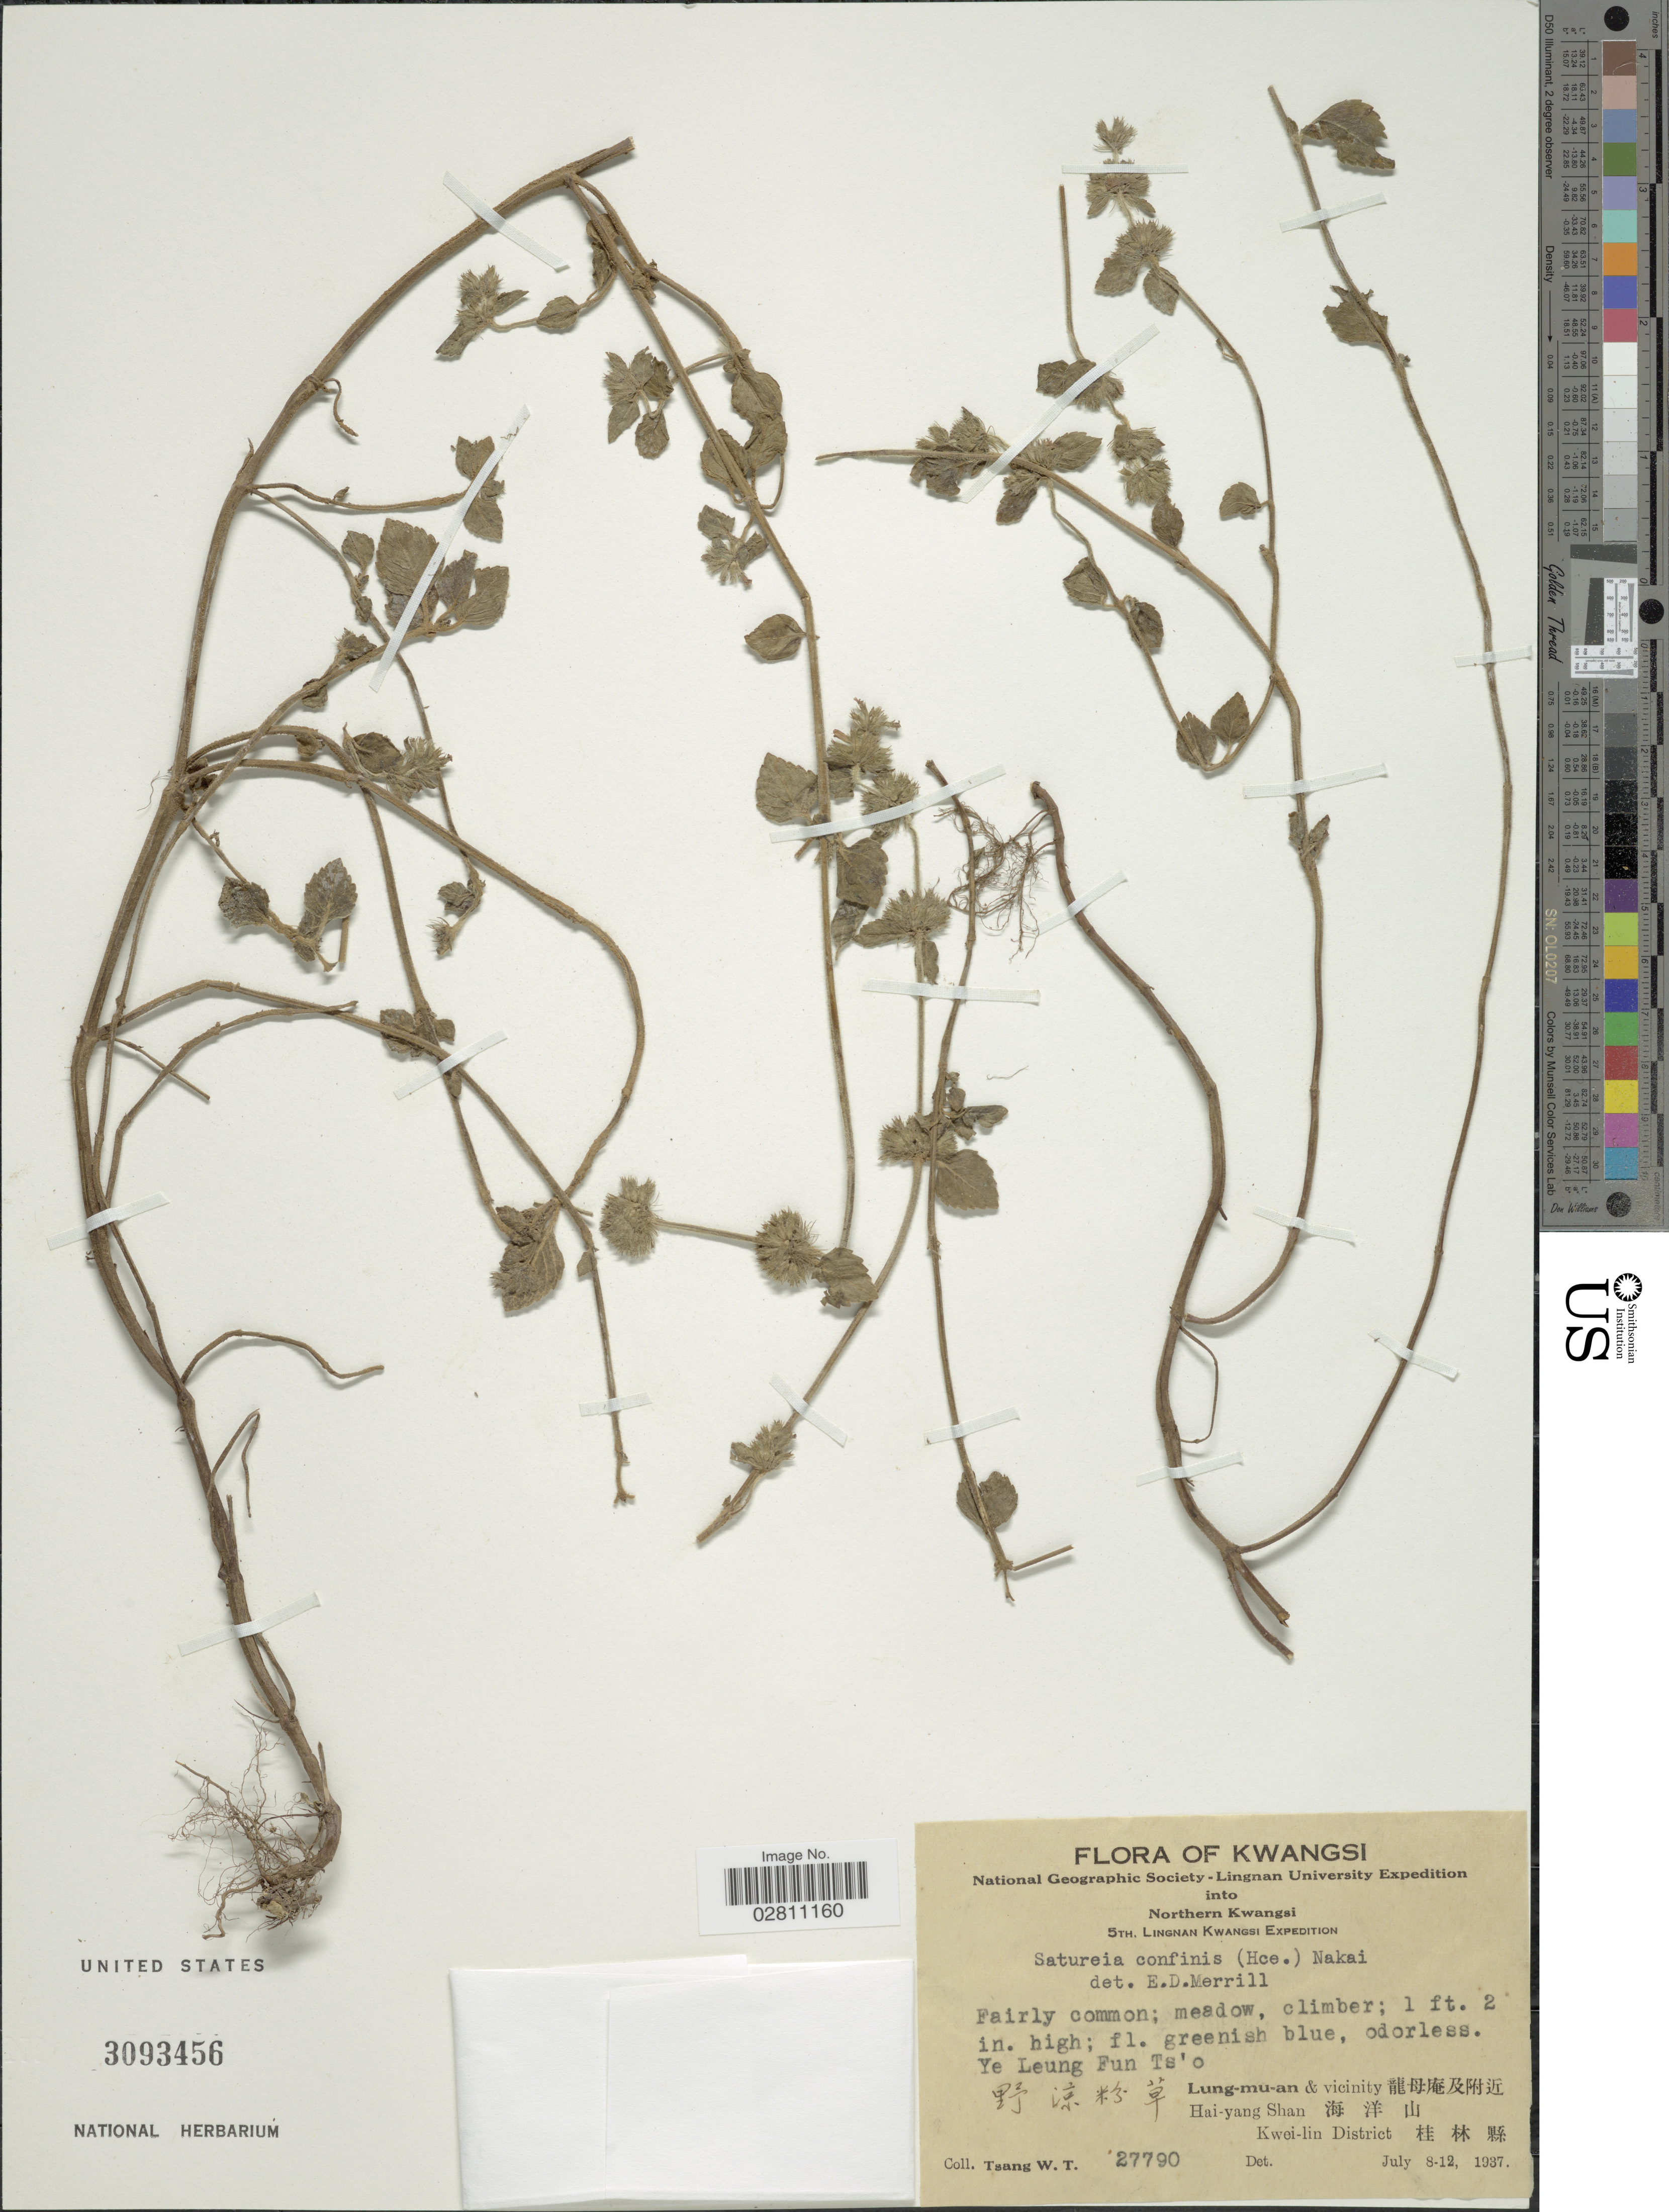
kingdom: Plantae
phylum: Tracheophyta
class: Magnoliopsida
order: Lamiales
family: Lamiaceae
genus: Clinopodium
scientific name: Clinopodium gracile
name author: (Benth.) Kuntze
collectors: W. T. Tsang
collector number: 27790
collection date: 1937-07-08/1937-07-12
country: China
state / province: Guangxi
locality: Kwangsi, Northern Kwangsi, Ye Leung Fun Ts'o, Lung-mu-an & vicinity, Hai-yang Shan, Kwei-lin District.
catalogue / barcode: US 3093456